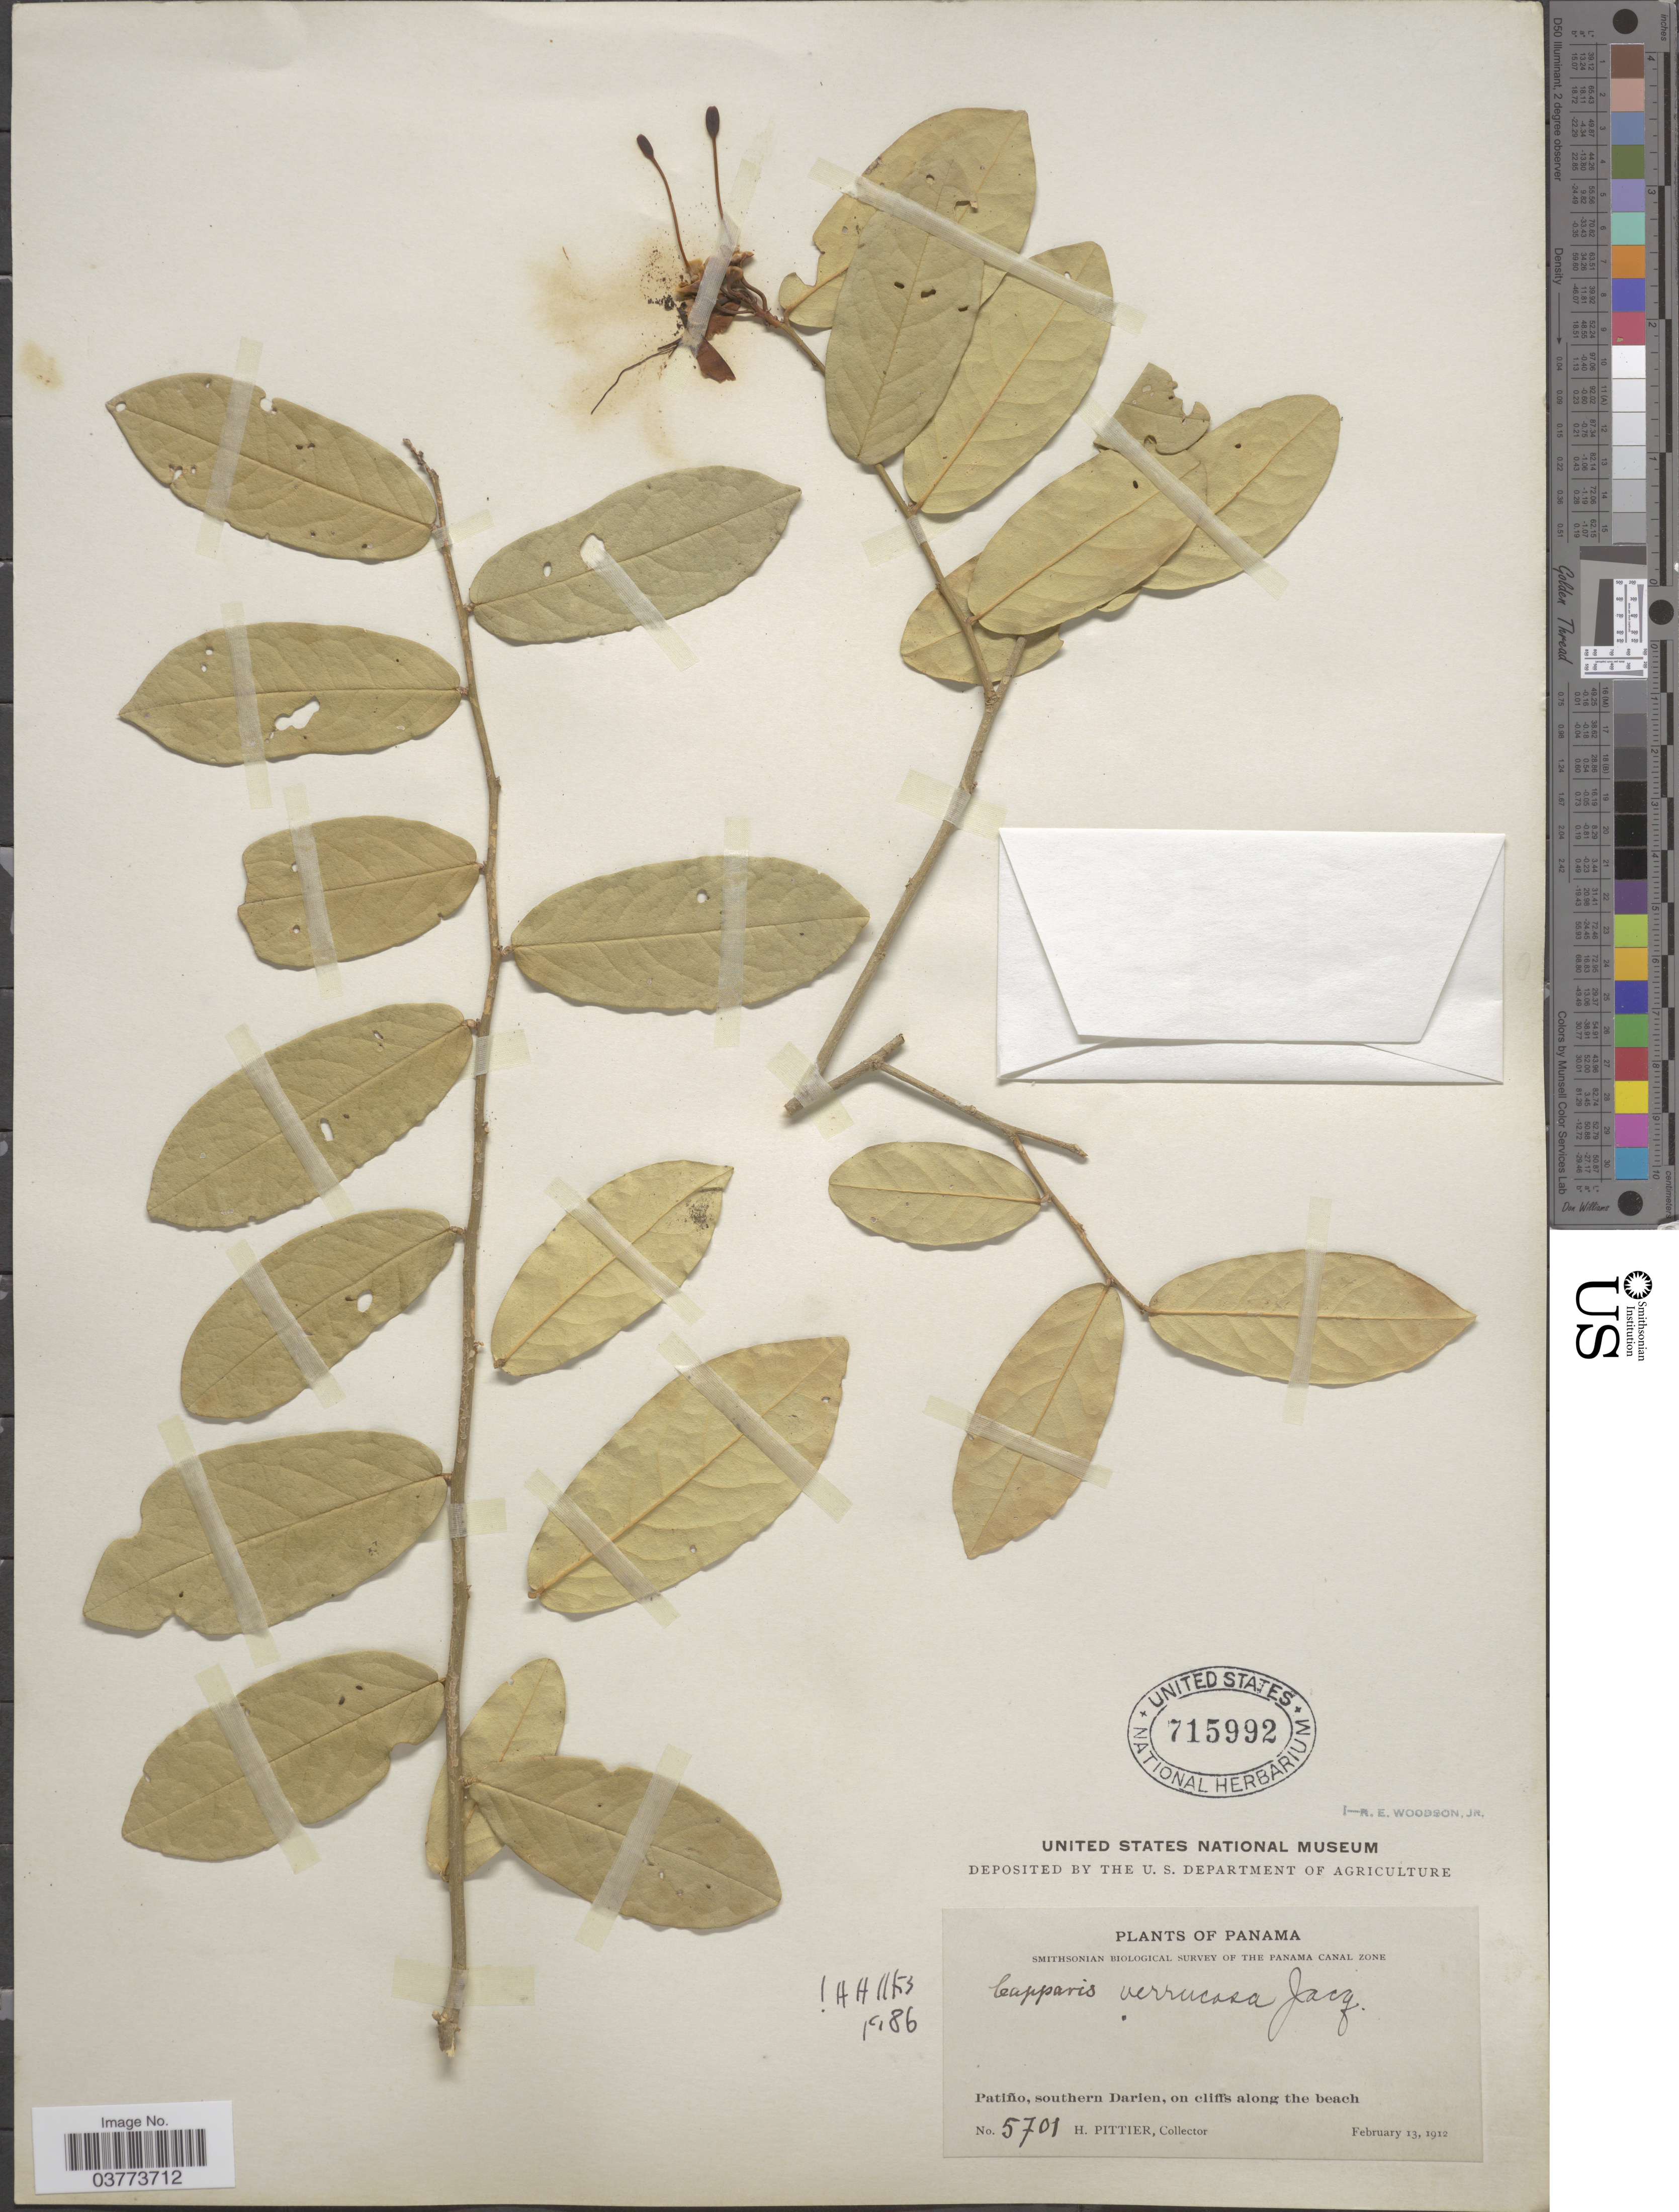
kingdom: Plantae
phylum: Tracheophyta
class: Magnoliopsida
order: Brassicales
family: Capparaceae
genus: Cynophalla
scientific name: Cynophalla verrucosa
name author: (Jacq.) J. Presl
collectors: H. F. Pittier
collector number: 5701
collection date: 1912-02-13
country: Panama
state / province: Darien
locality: The Panama Canal Zone. Patiño, southern Darien, on cliffs along the beach.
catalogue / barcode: US 715992